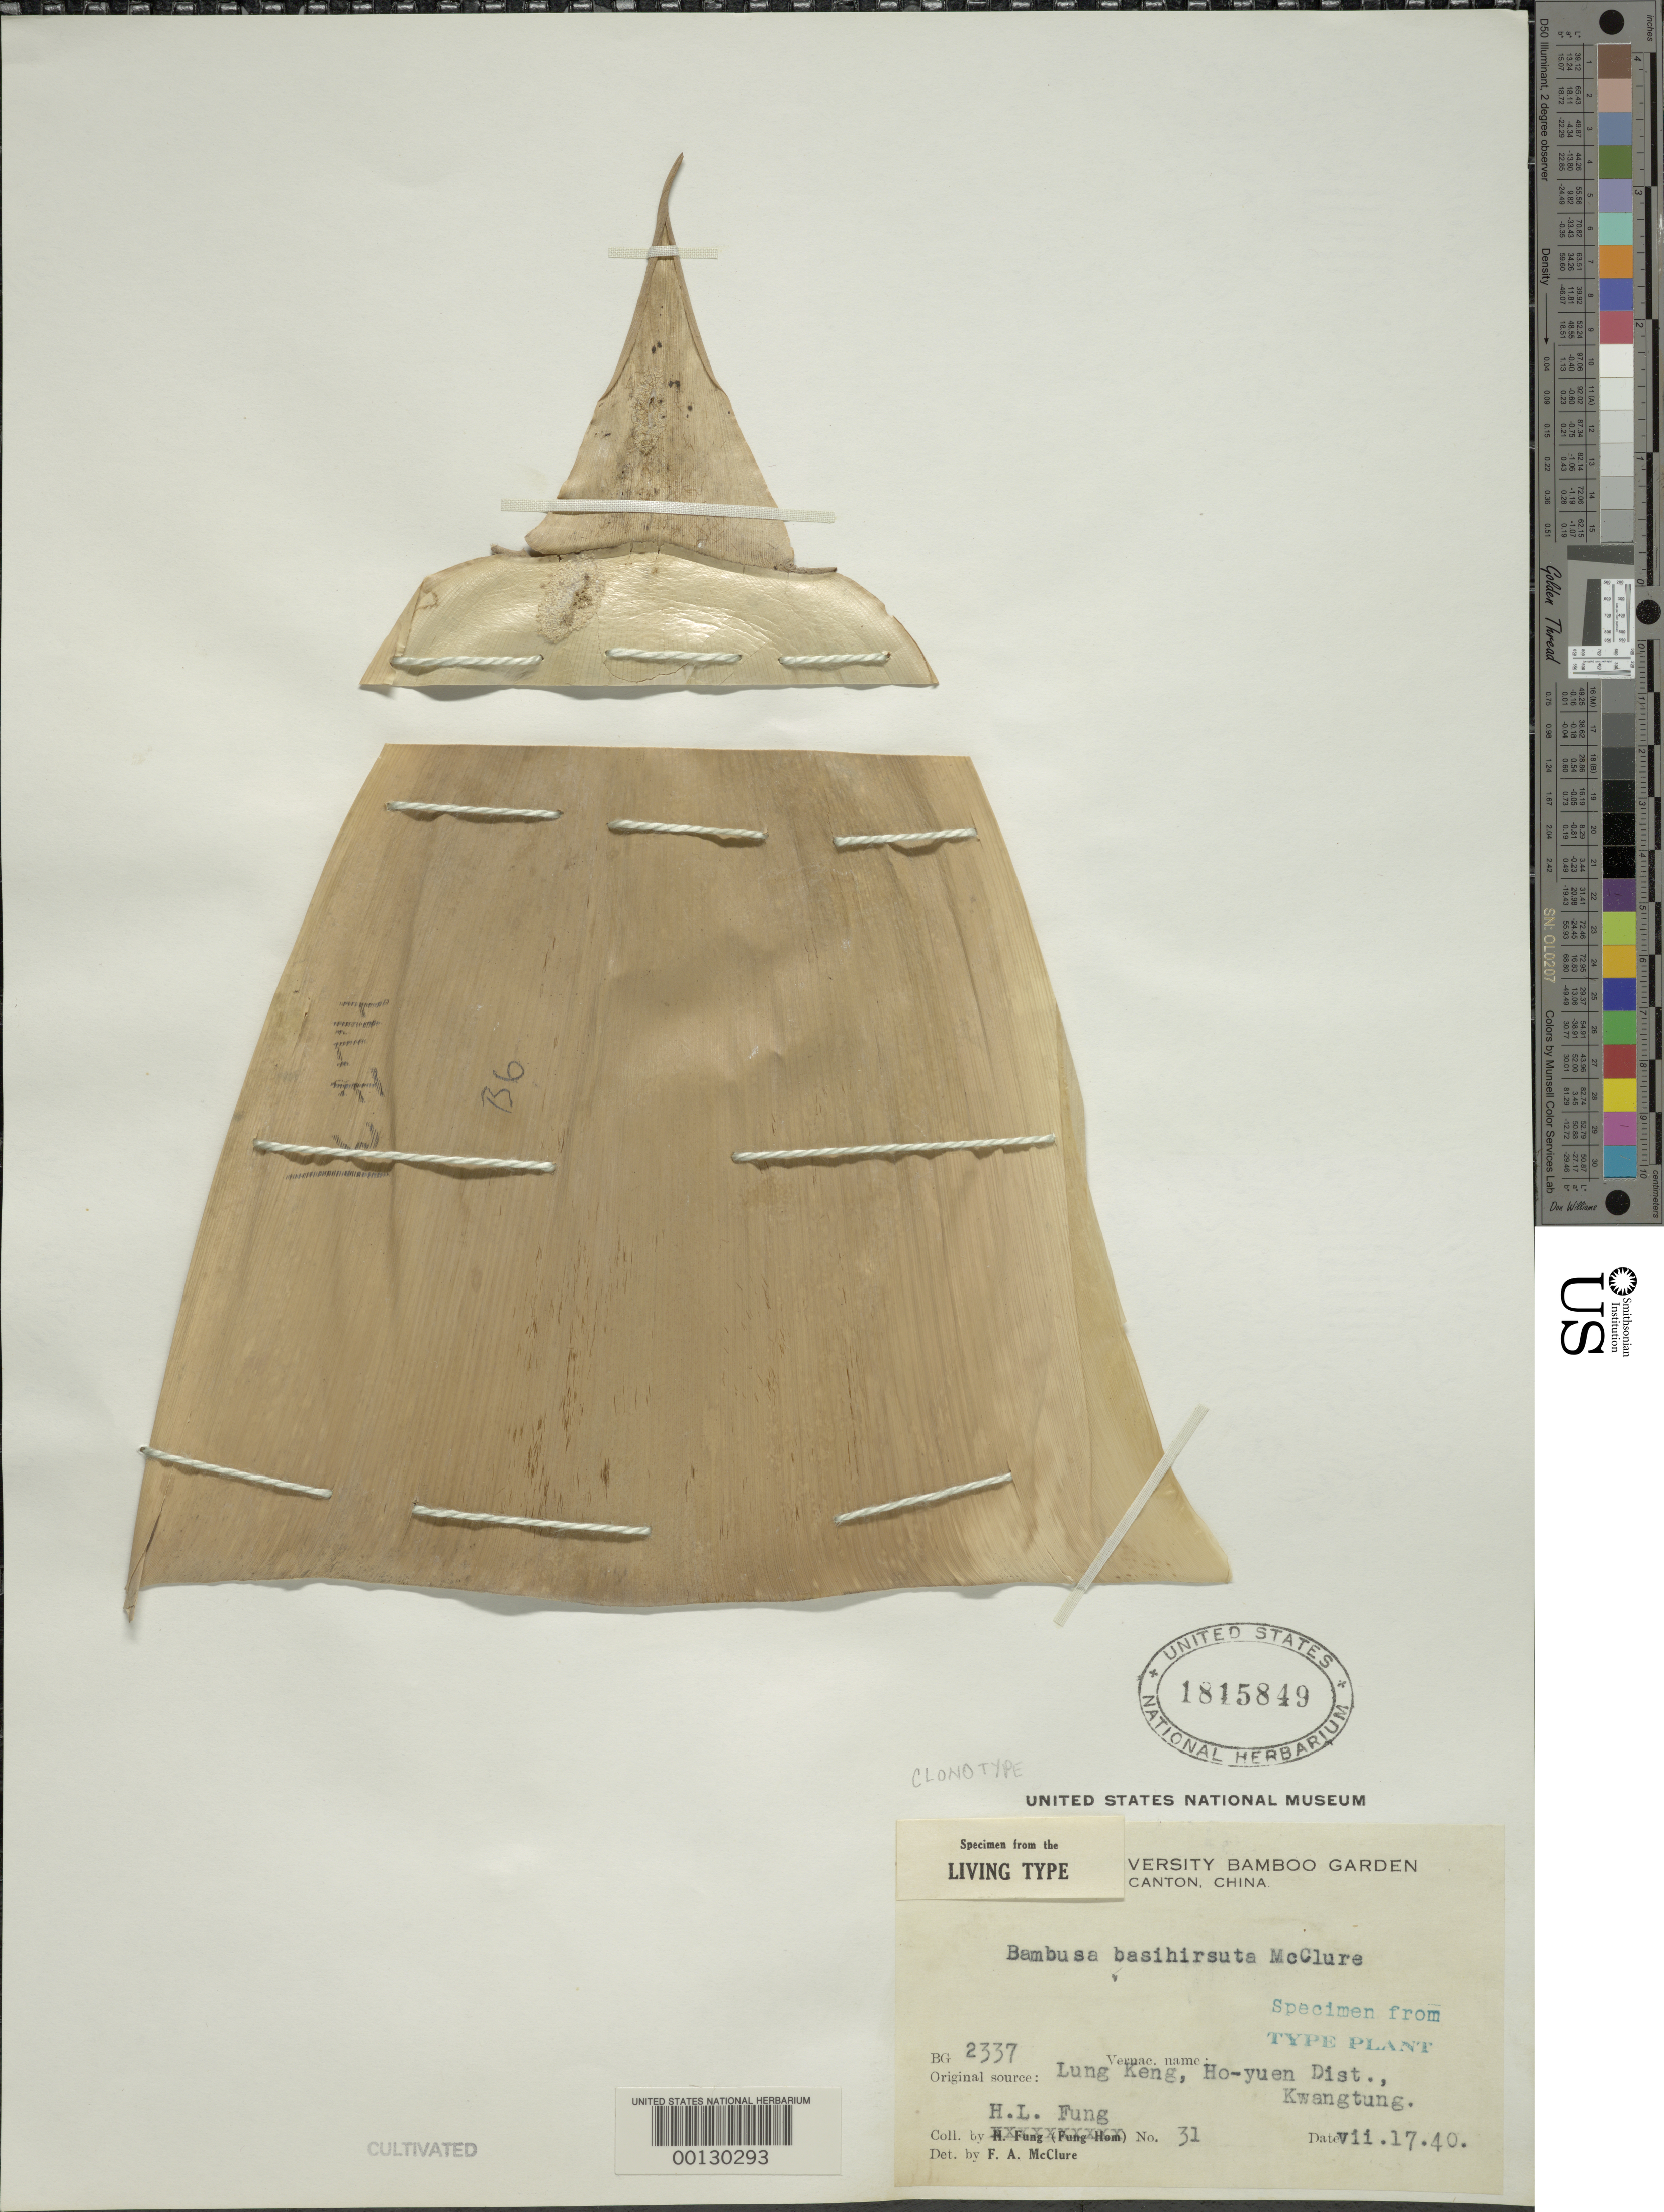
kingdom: Plantae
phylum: Tracheophyta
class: Liliopsida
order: Poales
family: Poaceae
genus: Bambusa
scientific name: Bambusa basihirsuta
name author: McClure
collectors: H. L. Fung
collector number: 31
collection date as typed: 14 Apr 1940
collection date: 1940-04-14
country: China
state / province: Guangdong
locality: Ho-yuen dist., lung keng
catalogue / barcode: US 1815849